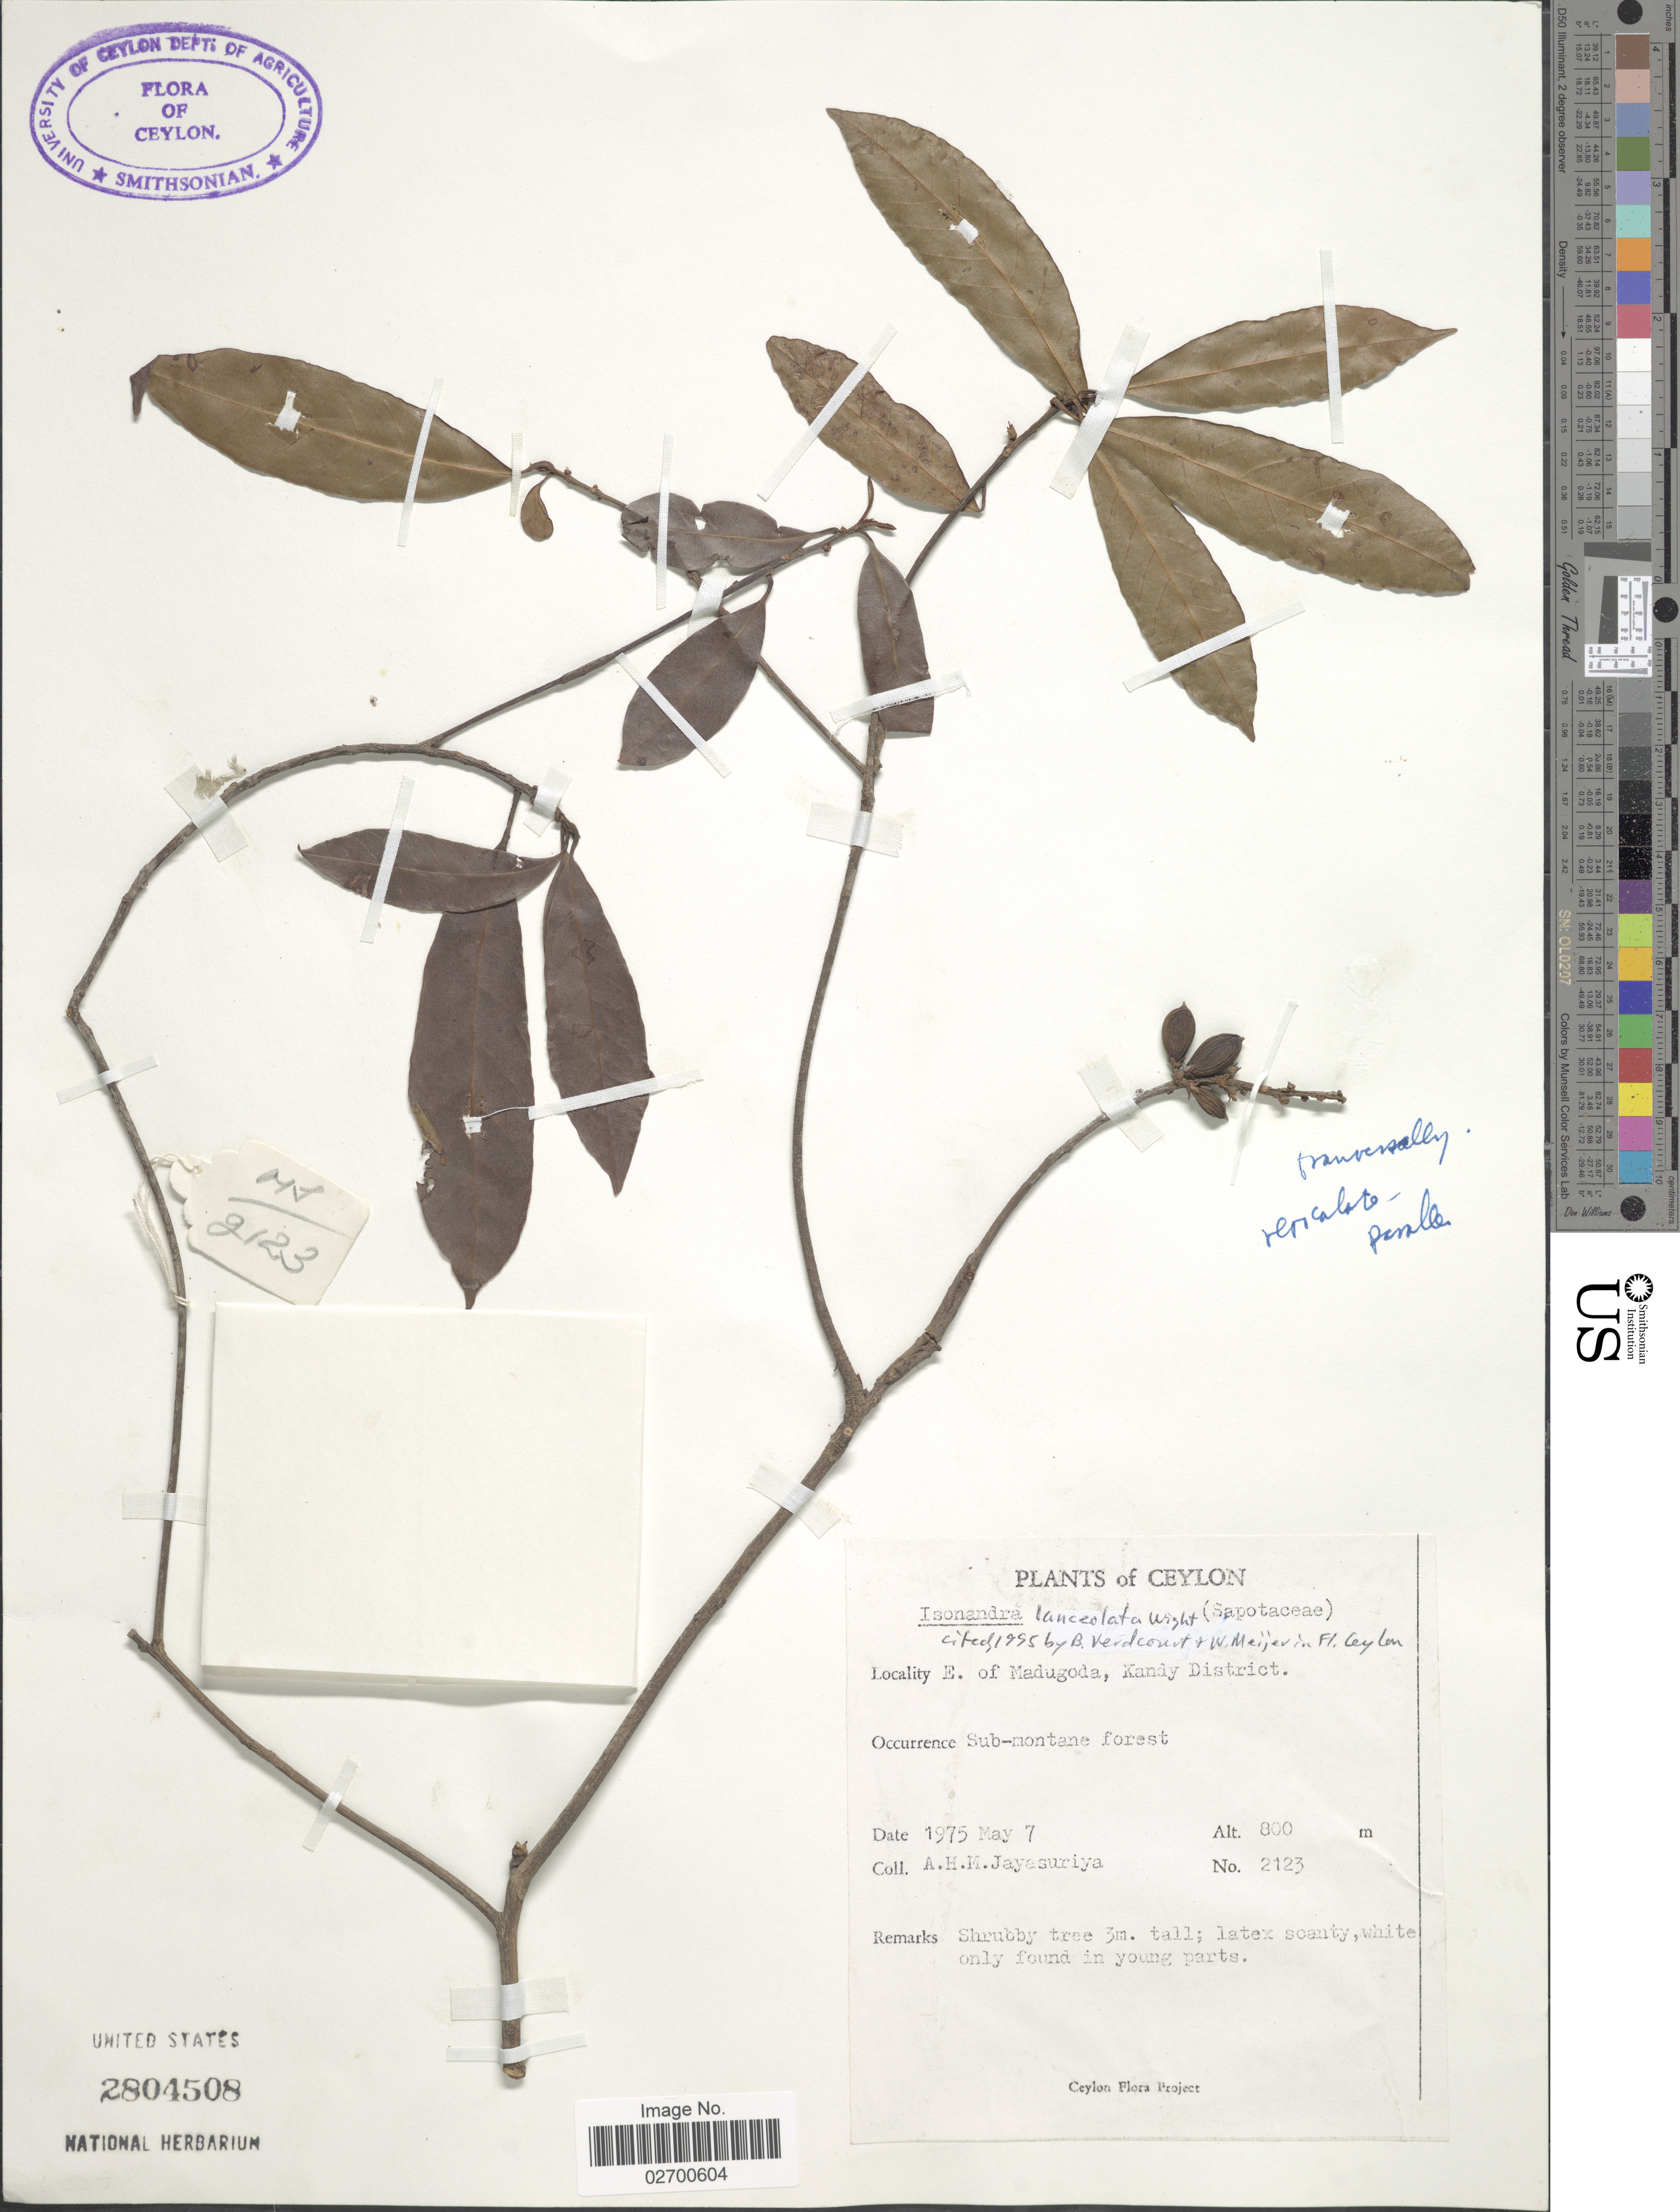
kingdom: Plantae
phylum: Tracheophyta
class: Magnoliopsida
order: Ericales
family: Sapotaceae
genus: Isonandra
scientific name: Isonandra lanceolata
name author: Wight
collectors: A. H. Jayasuriya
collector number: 2123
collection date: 1975-05-07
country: Sri Lanka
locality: E. of Madugoda,Kandy forest. Ceylon.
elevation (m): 800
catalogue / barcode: US 2804508